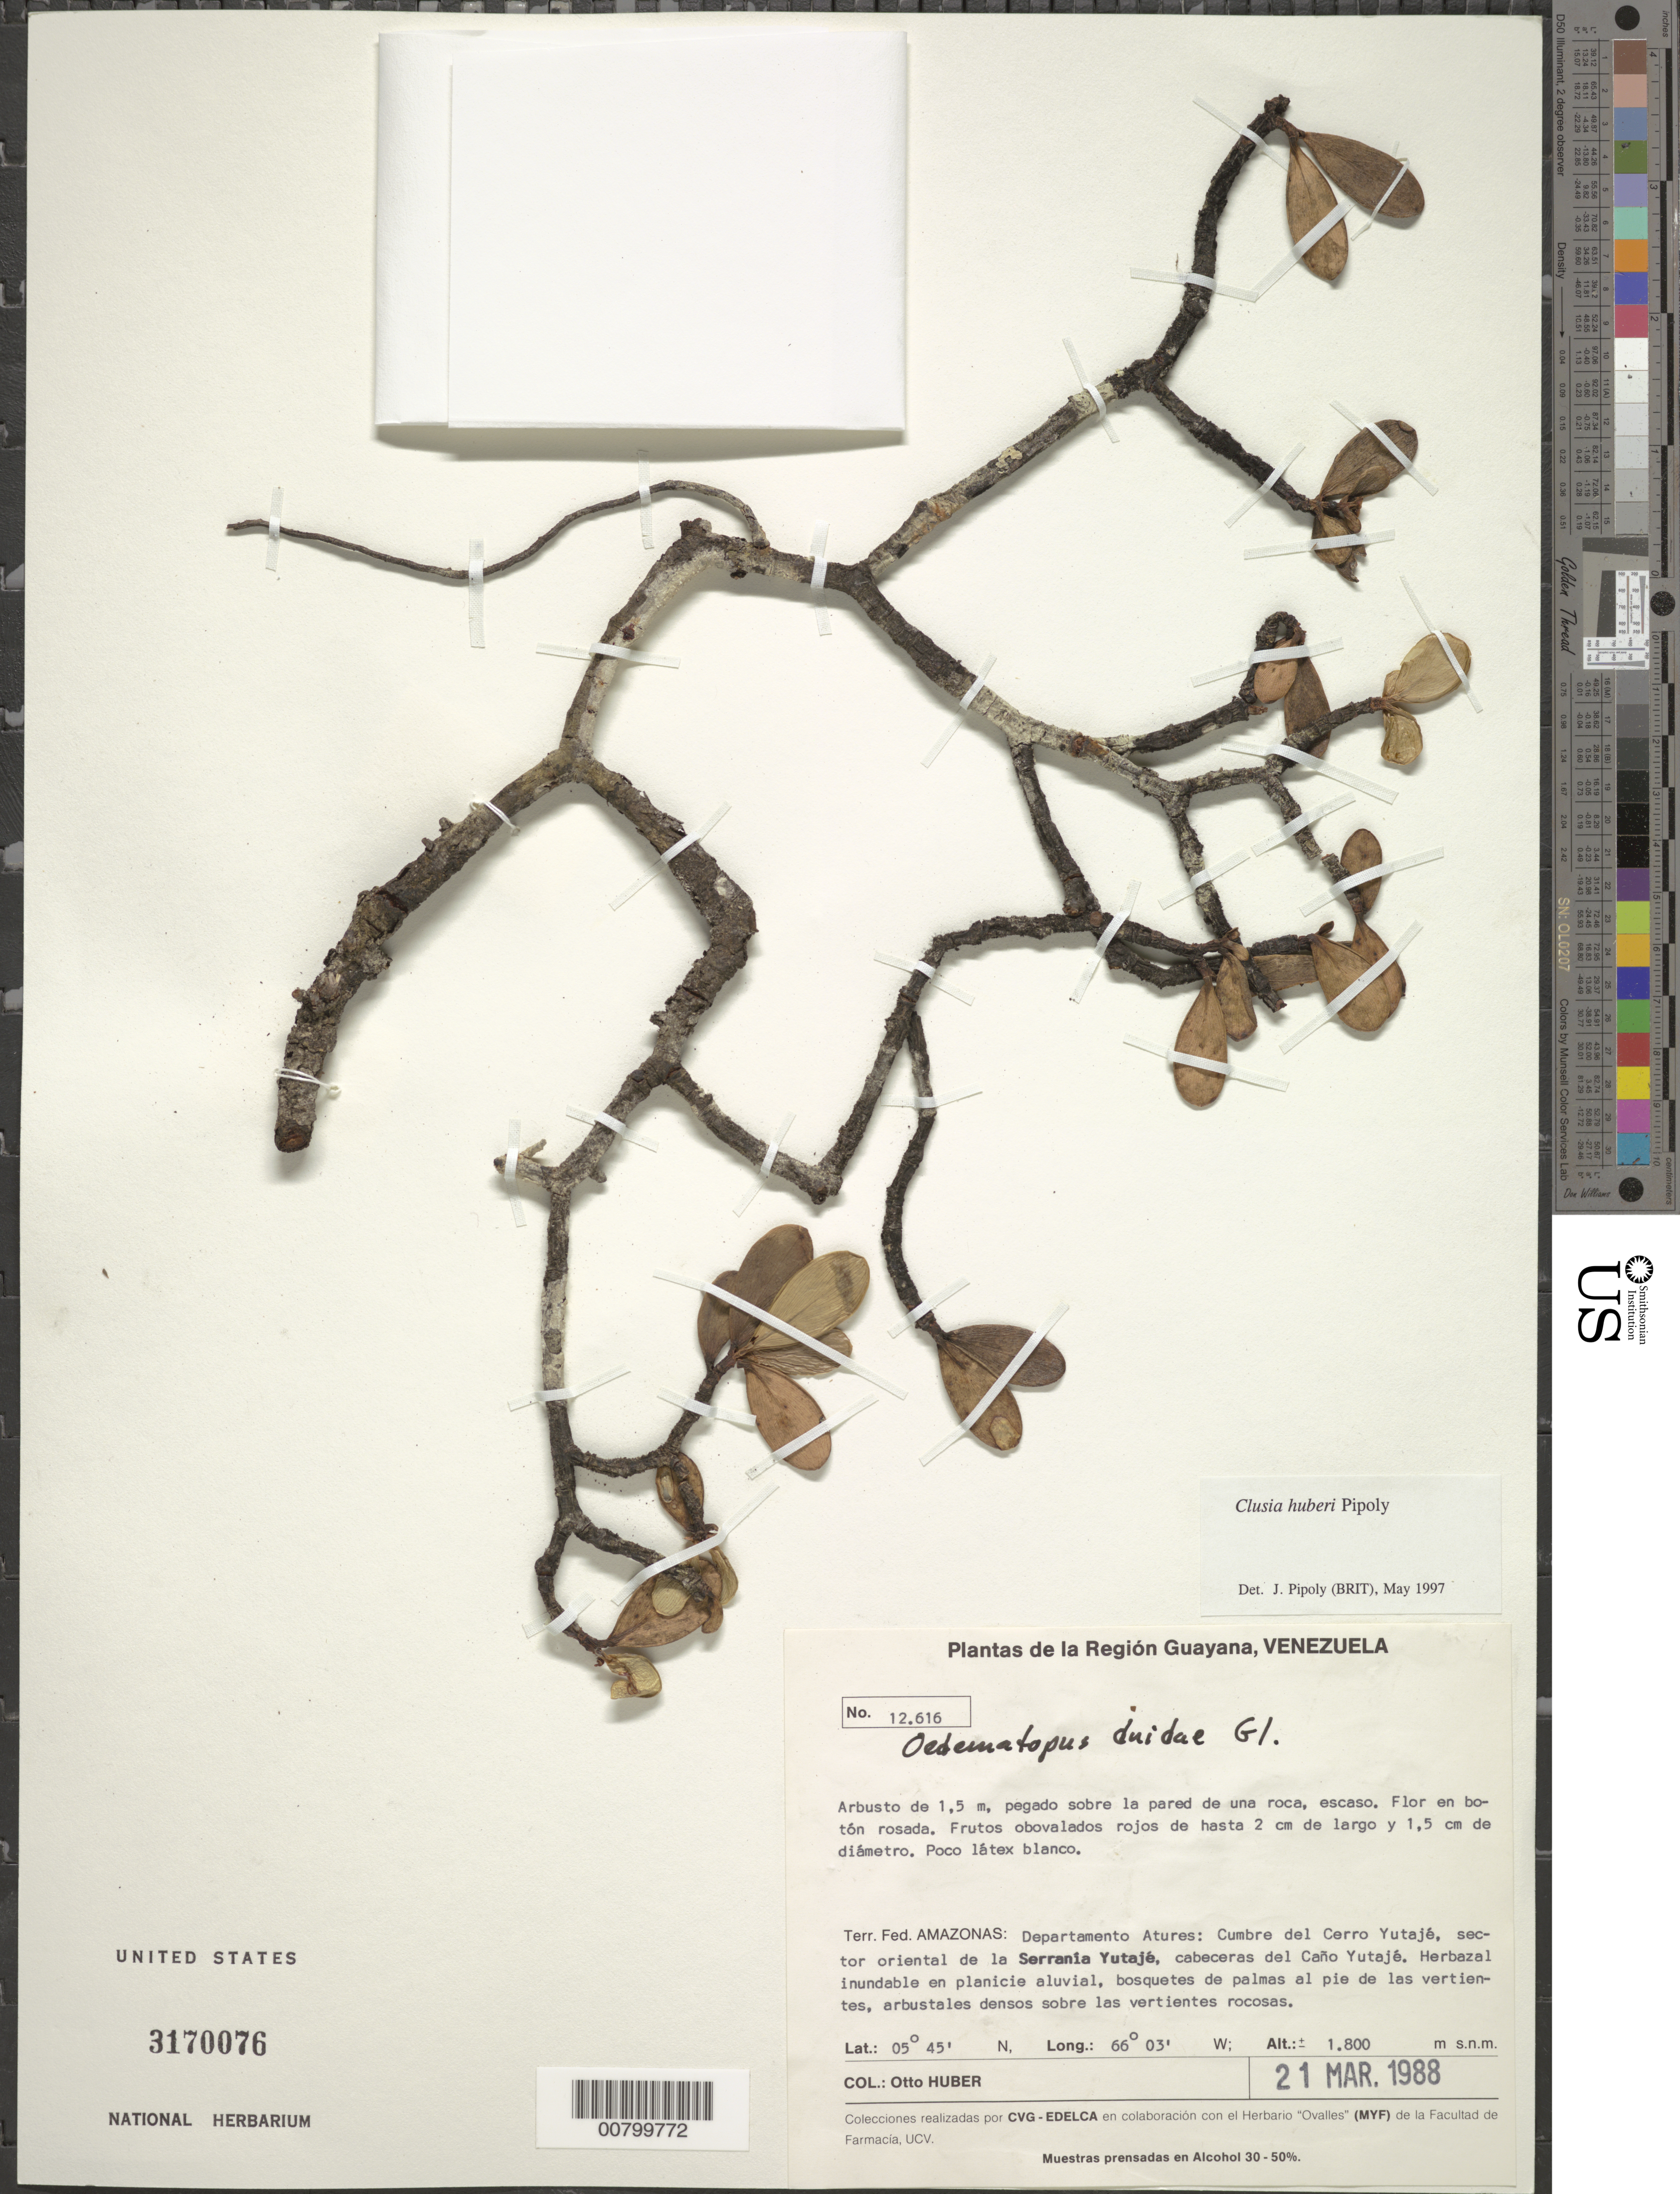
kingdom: Plantae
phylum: Tracheophyta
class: Magnoliopsida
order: Malpighiales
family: Clusiaceae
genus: Clusia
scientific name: Clusia huberi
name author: Pipoly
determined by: Pipoly, J. J., III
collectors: O. Huber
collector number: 12616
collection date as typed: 21-Mar-88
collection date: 1988-03-21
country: Venezuela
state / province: Amazonas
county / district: Atures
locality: Cerro Yutajé, cumbre, sector oriental de la Serrania Yutajé, cabeceras del Caño Yutajé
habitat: Herbazal inundable en planicia aluvial, bosquetes de palmas al pié de las vertientes, arbustales densos sobre las vertientes rocosas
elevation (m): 1800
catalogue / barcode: US 3170076